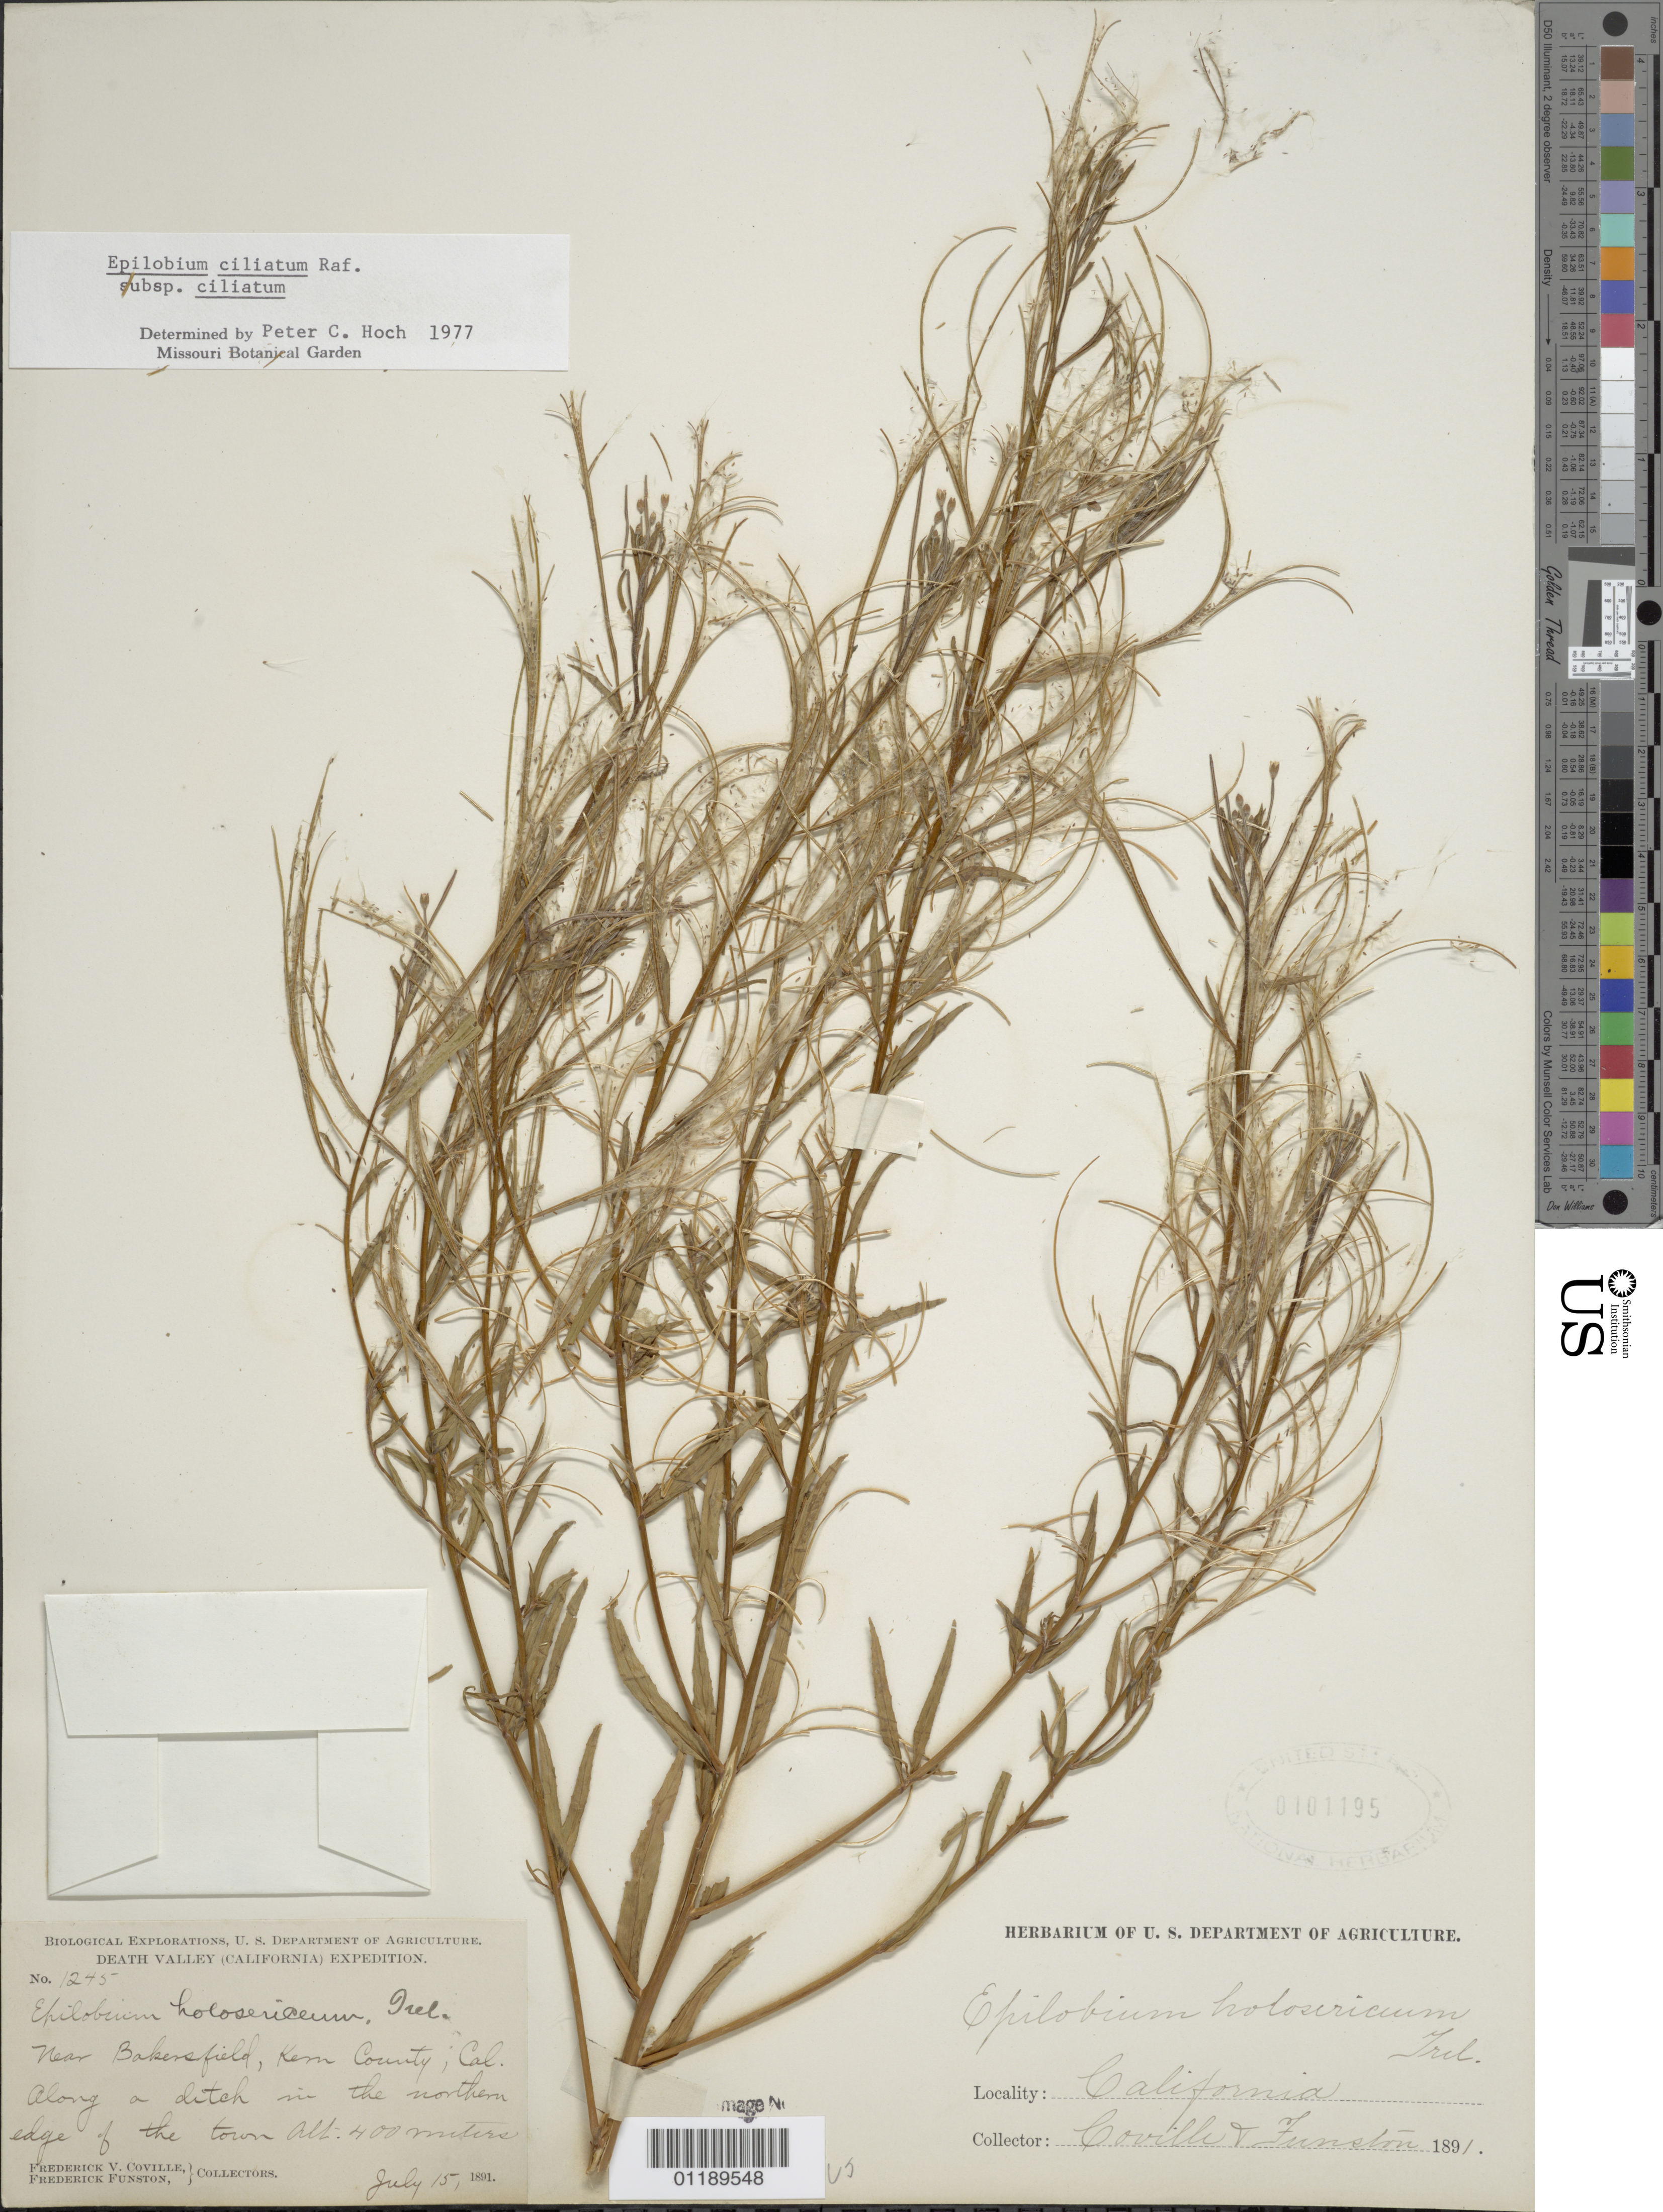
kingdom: Plantae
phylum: Tracheophyta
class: Magnoliopsida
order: Myrtales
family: Onagraceae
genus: Epilobium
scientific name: Epilobium ciliatum subsp. ciliatum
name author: Raf.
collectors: F. V. Coville & F. Funston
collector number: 1245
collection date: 1891-07-15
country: United States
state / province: California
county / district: Kern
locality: near Bakersfield, along a ditch in the northern edge of the town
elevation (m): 400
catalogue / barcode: US 101195